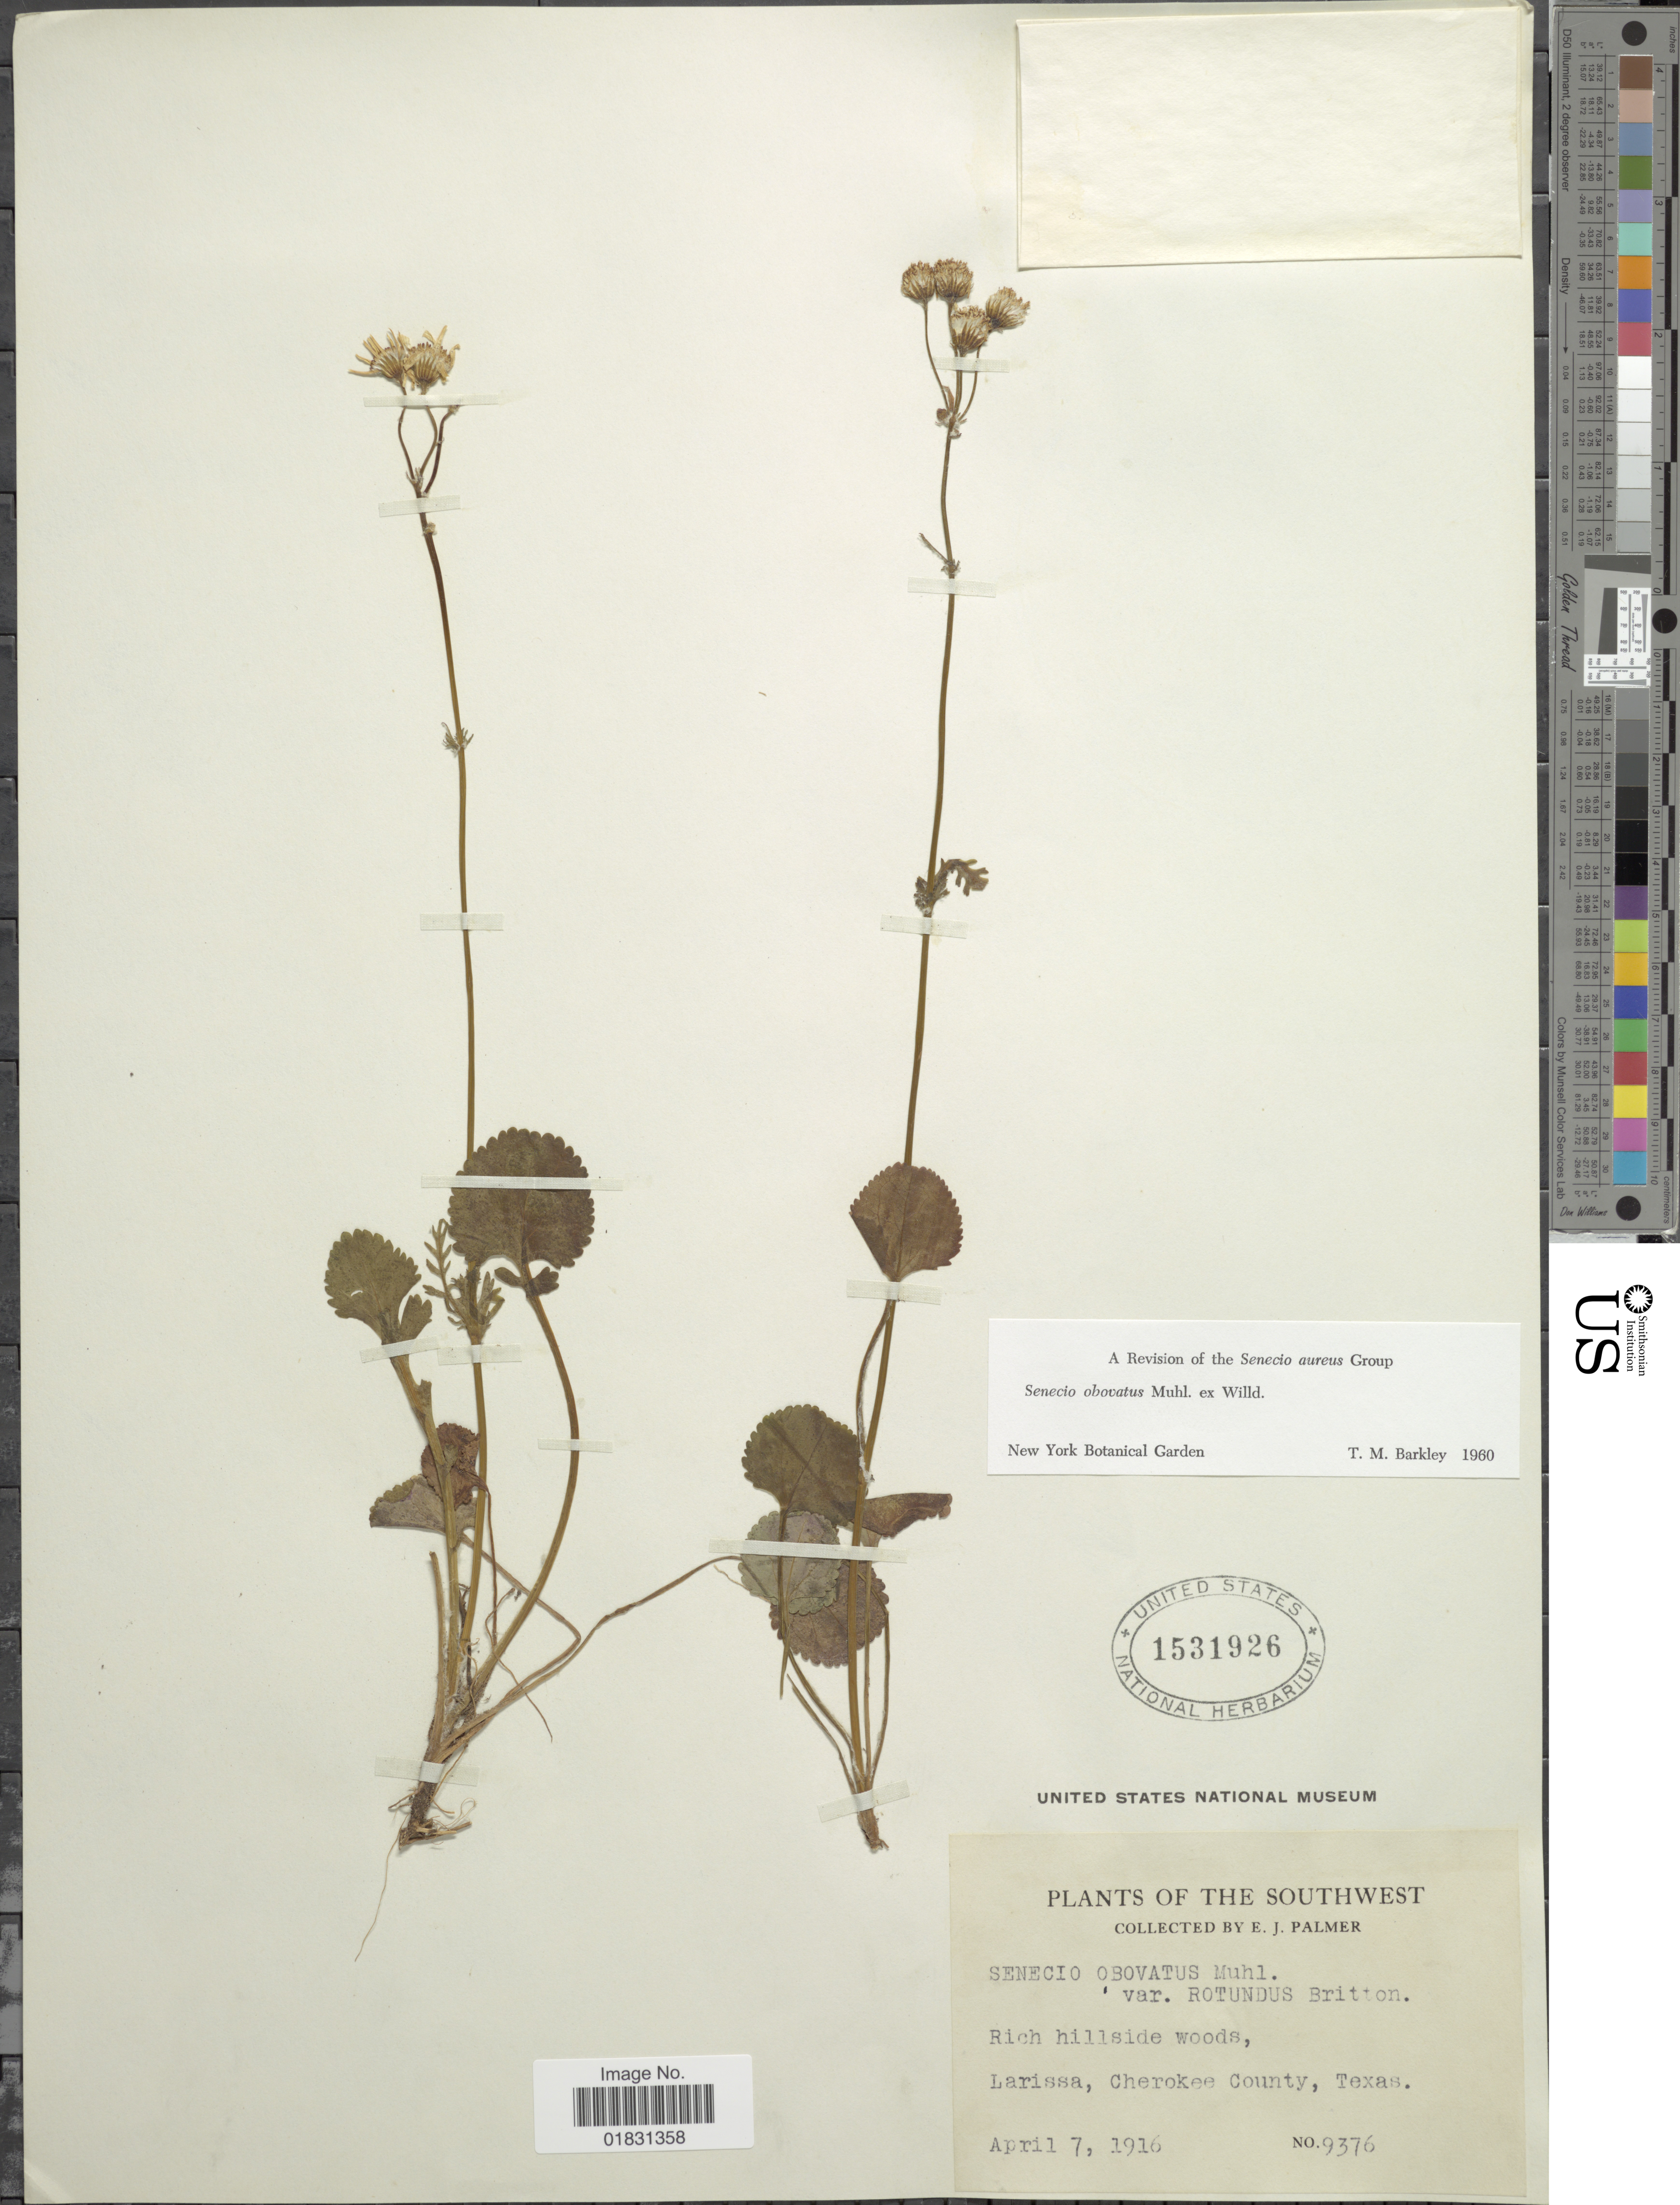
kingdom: Plantae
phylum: Tracheophyta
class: Magnoliopsida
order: Asterales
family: Asteraceae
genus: Packera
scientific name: Packera obovata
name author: (Muhl. ex Willd.) W.A. Weber & Á. Löve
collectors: E. J. Palmer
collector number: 9376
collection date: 1916-04-07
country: United States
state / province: Texas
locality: The Southwest, Rich hillside woods, Larissa, Cherokee County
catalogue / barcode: US 1531926